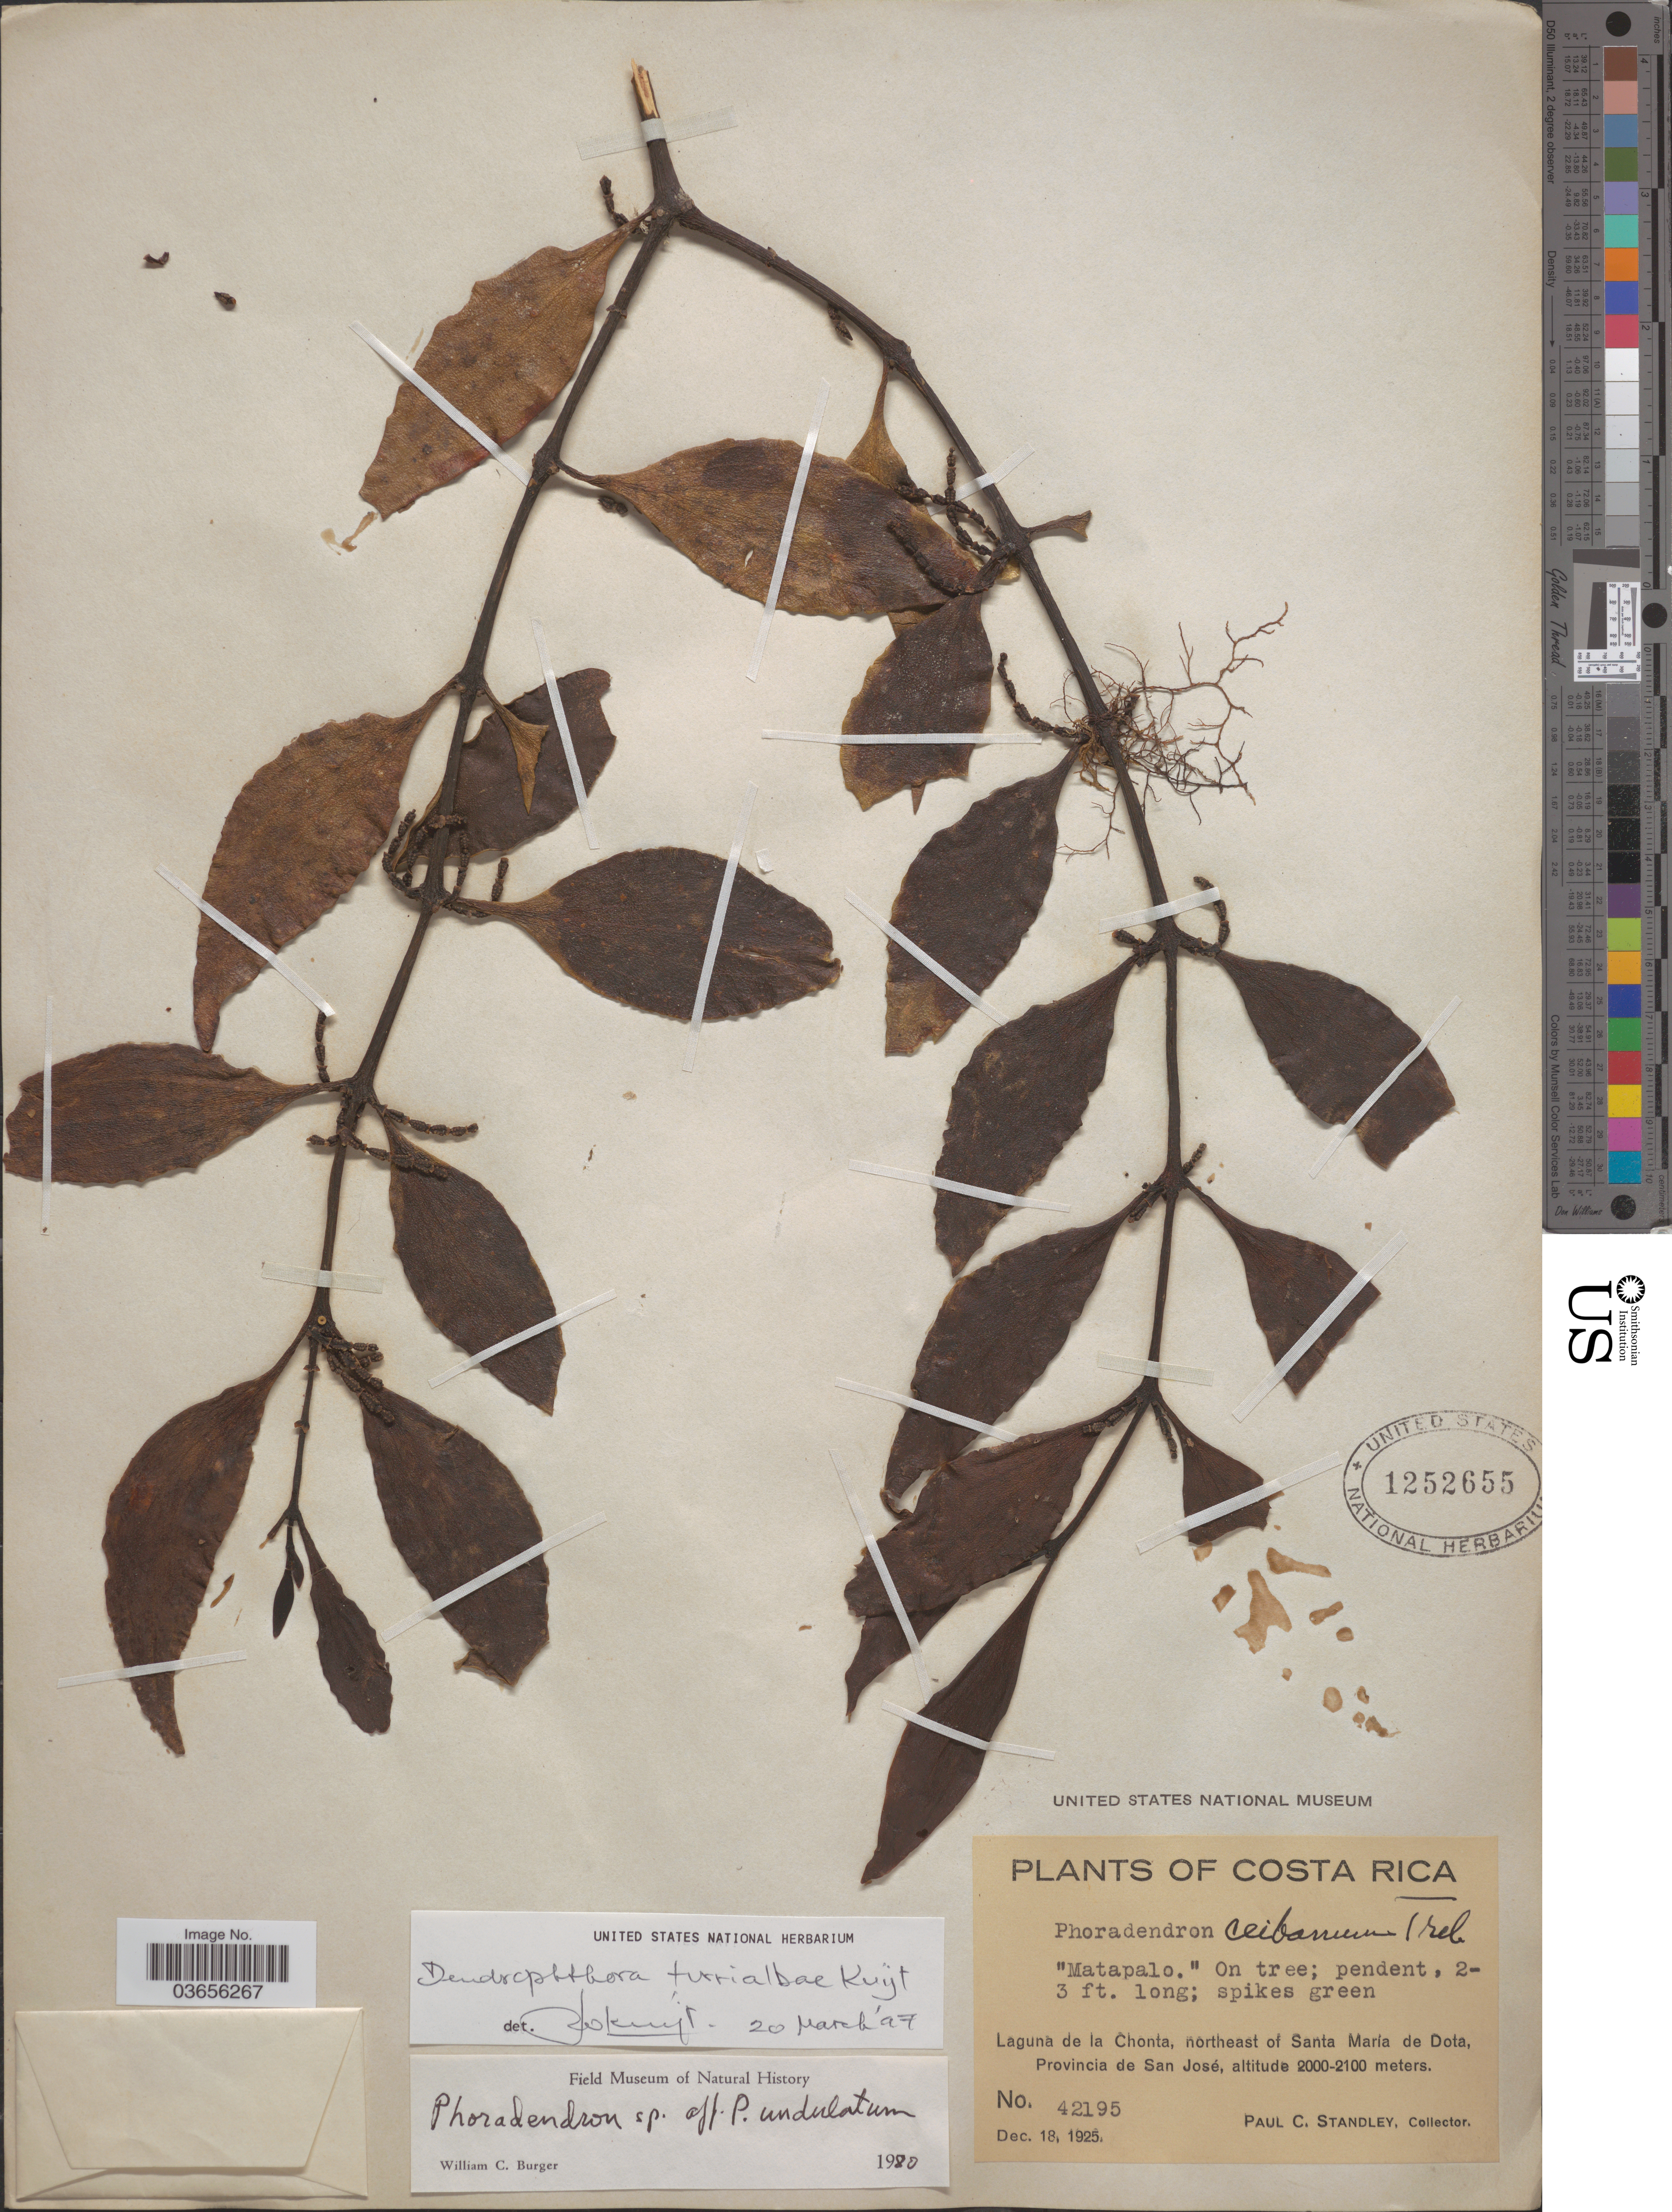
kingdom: Plantae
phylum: Tracheophyta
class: Magnoliopsida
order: Santalales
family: Viscaceae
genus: Dendrophthora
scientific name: Dendrophthora turrialbae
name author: Kuijt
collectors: P. C. Standley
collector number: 42195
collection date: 1925-12-18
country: Costa Rica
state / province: San José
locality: Laguna de la Chonta, northeast of Santa María de Dota.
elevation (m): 2000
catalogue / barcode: US 1252655